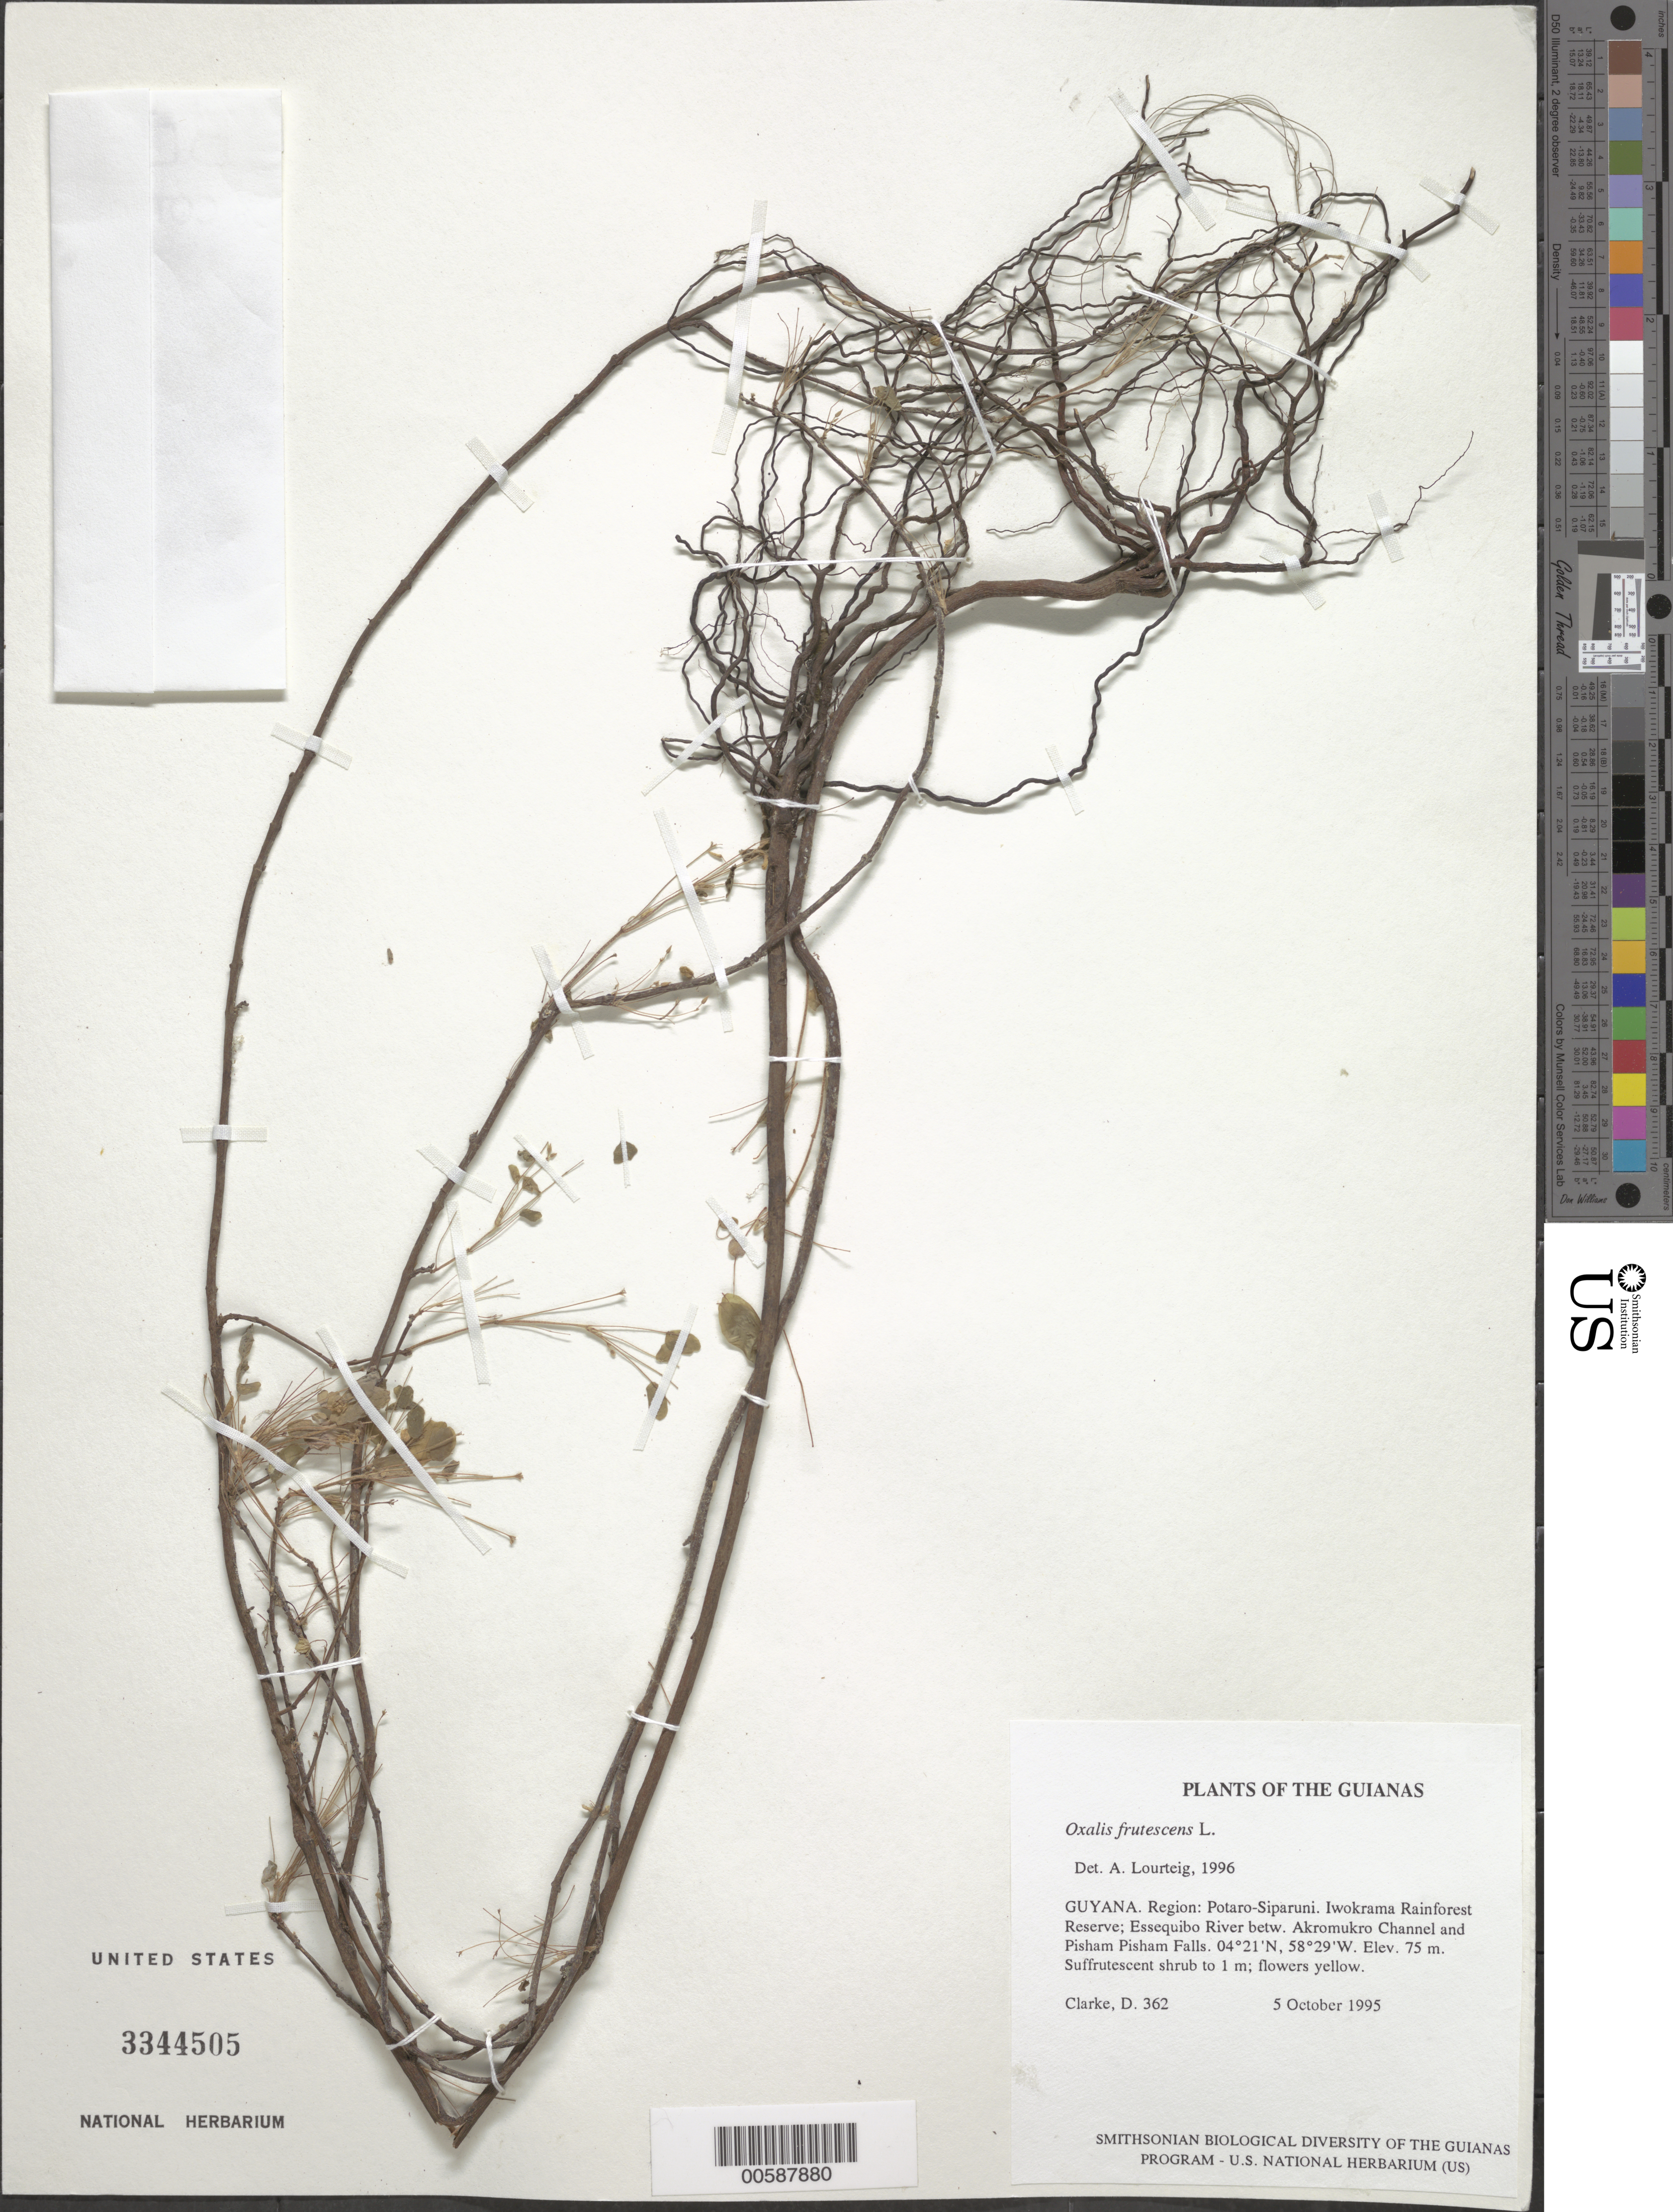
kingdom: Plantae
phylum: Tracheophyta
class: Magnoliopsida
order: Oxalidales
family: Oxalidaceae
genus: Oxalis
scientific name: Oxalis frutescens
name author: L.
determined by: Lourteig, A.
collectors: H. D. Clarke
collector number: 362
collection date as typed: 5 October 1995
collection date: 1995-10-05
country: Guyana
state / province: Potaro-Siparuni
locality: Iwokrama Rainforest Reserve; Essequibo River betw. Akromukro Channel and Pisham Pisham Falls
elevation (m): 75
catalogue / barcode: US 3344505